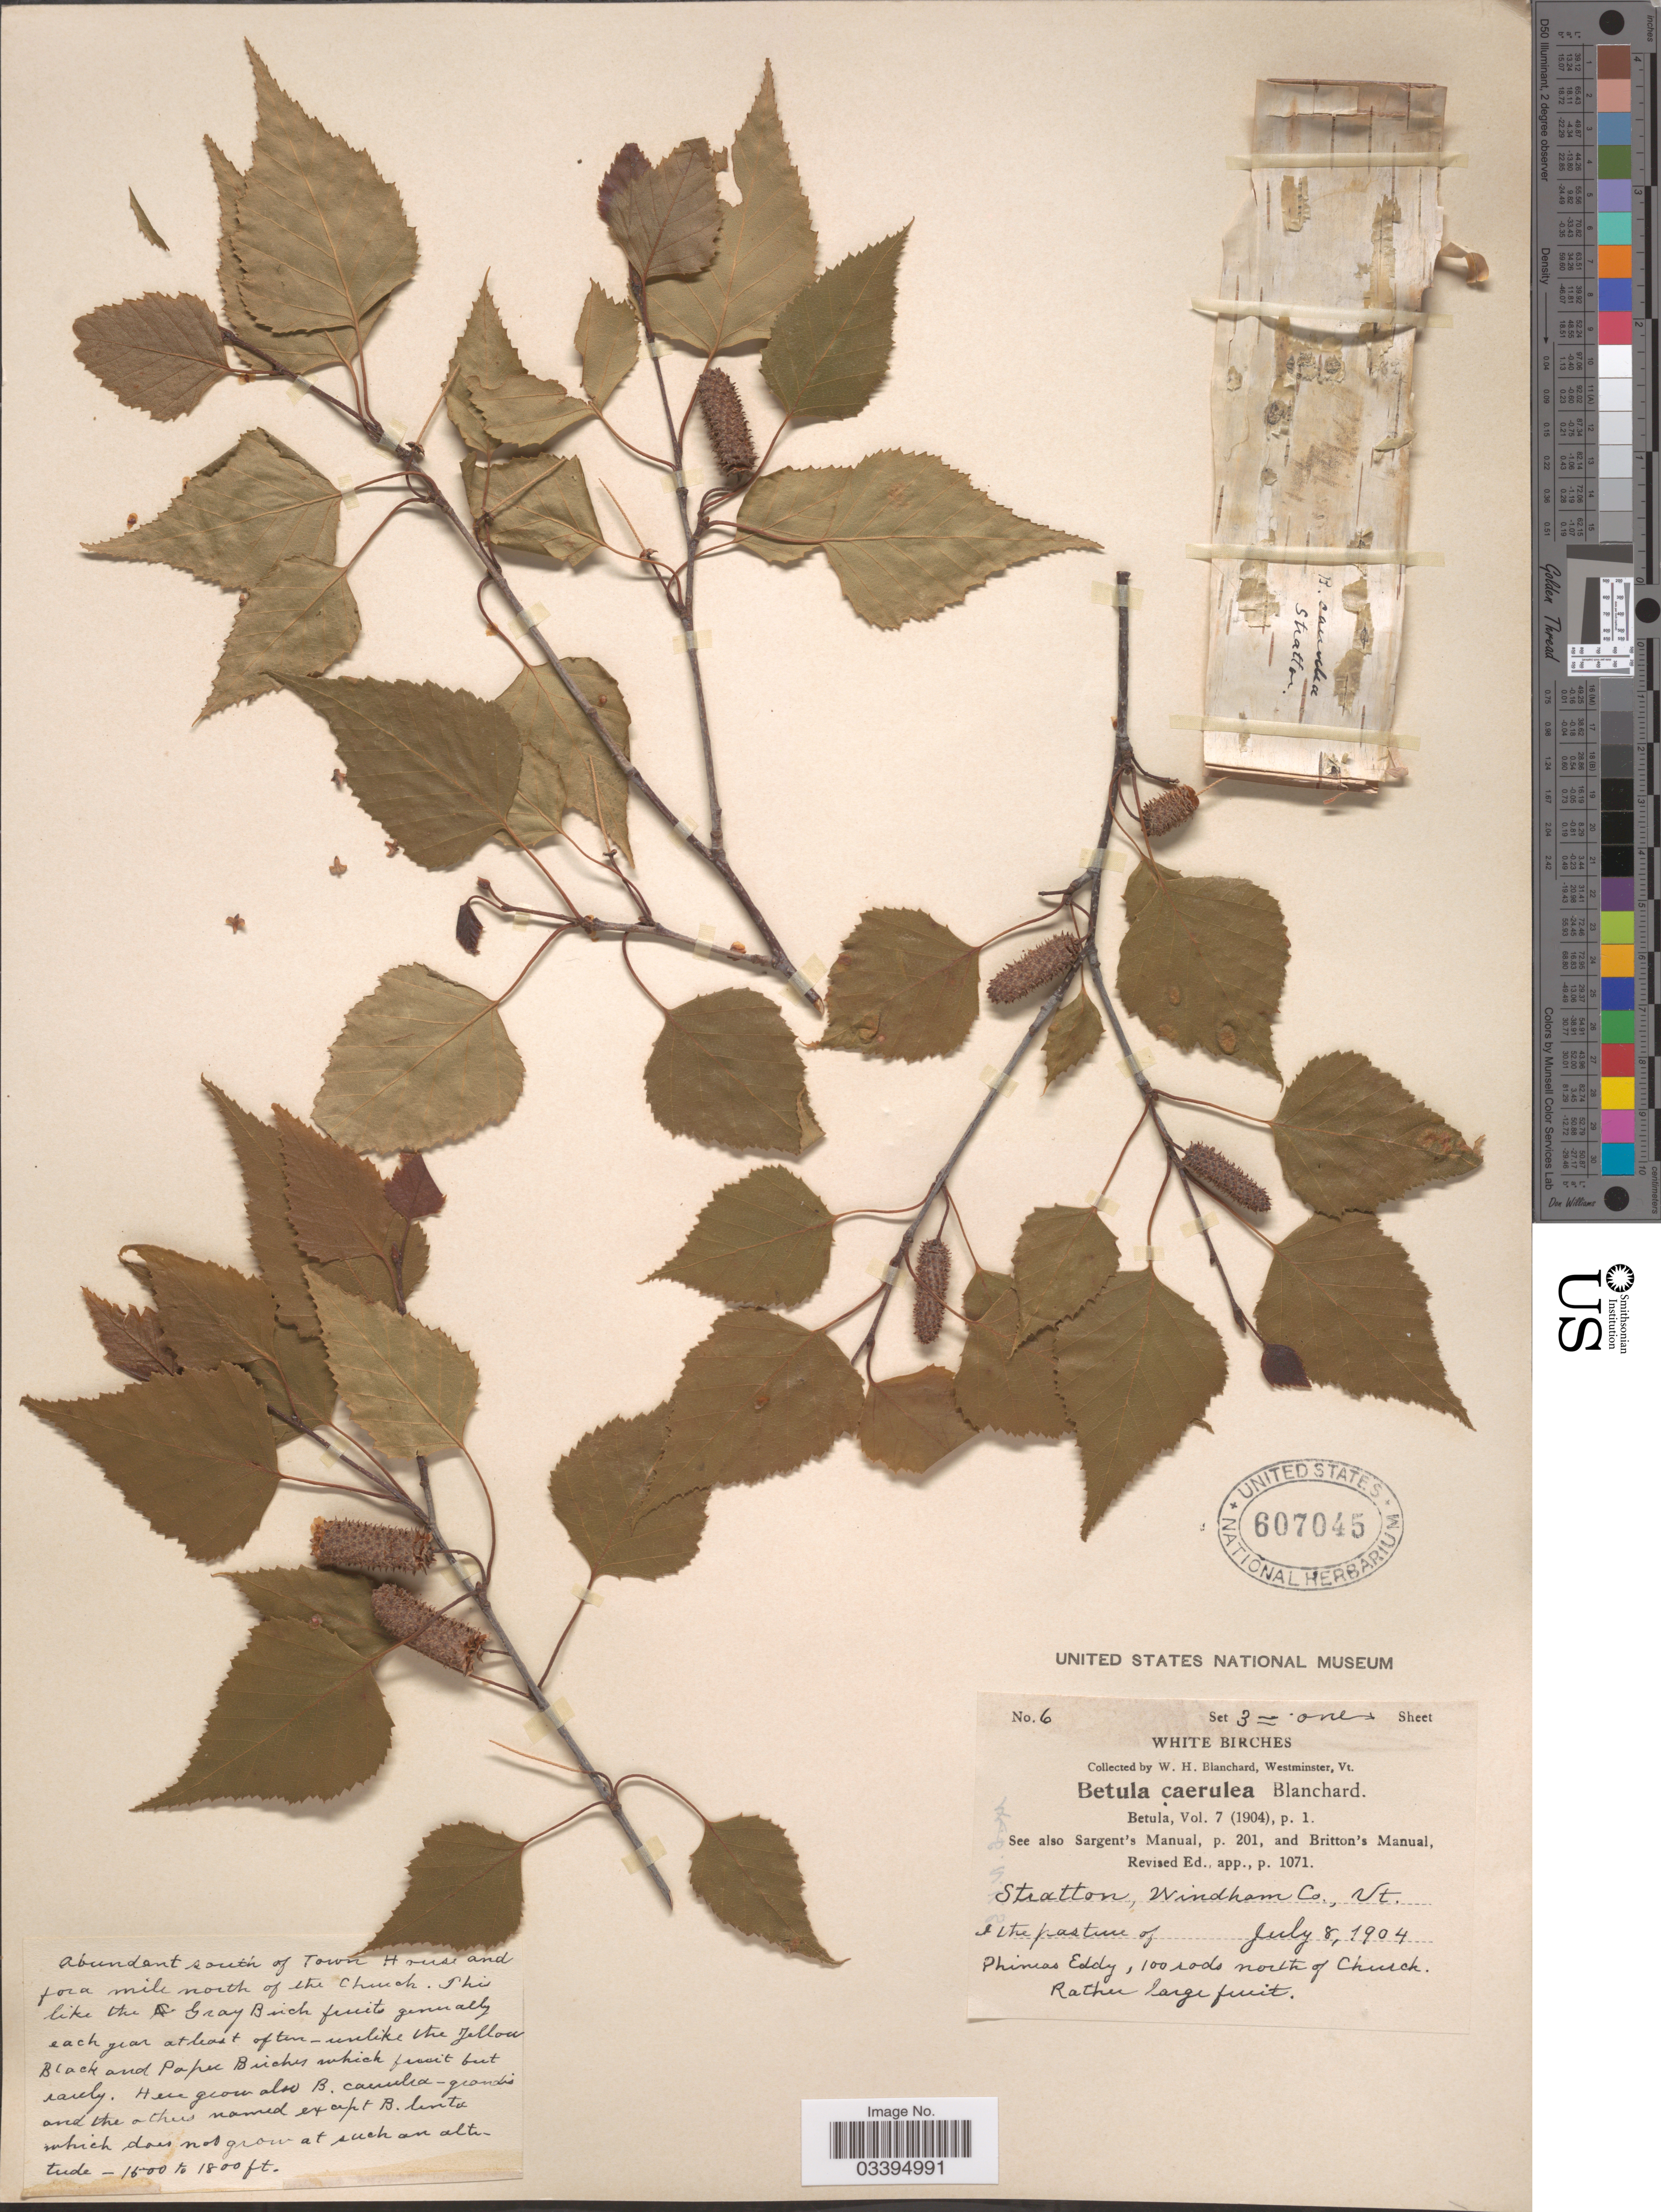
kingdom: Plantae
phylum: Tracheophyta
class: Magnoliopsida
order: Fagales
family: Betulaceae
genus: Betula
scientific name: Betula caerulea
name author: Blanch.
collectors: W. H. Blanchard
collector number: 6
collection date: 1904-07-08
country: United States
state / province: Vermont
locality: Stratton, Windham Co., Vt. The pasture of Phineas Eddy, 100 rods north of Church. South of Town House and for a mile north of the Church.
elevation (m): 457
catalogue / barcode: US 607045